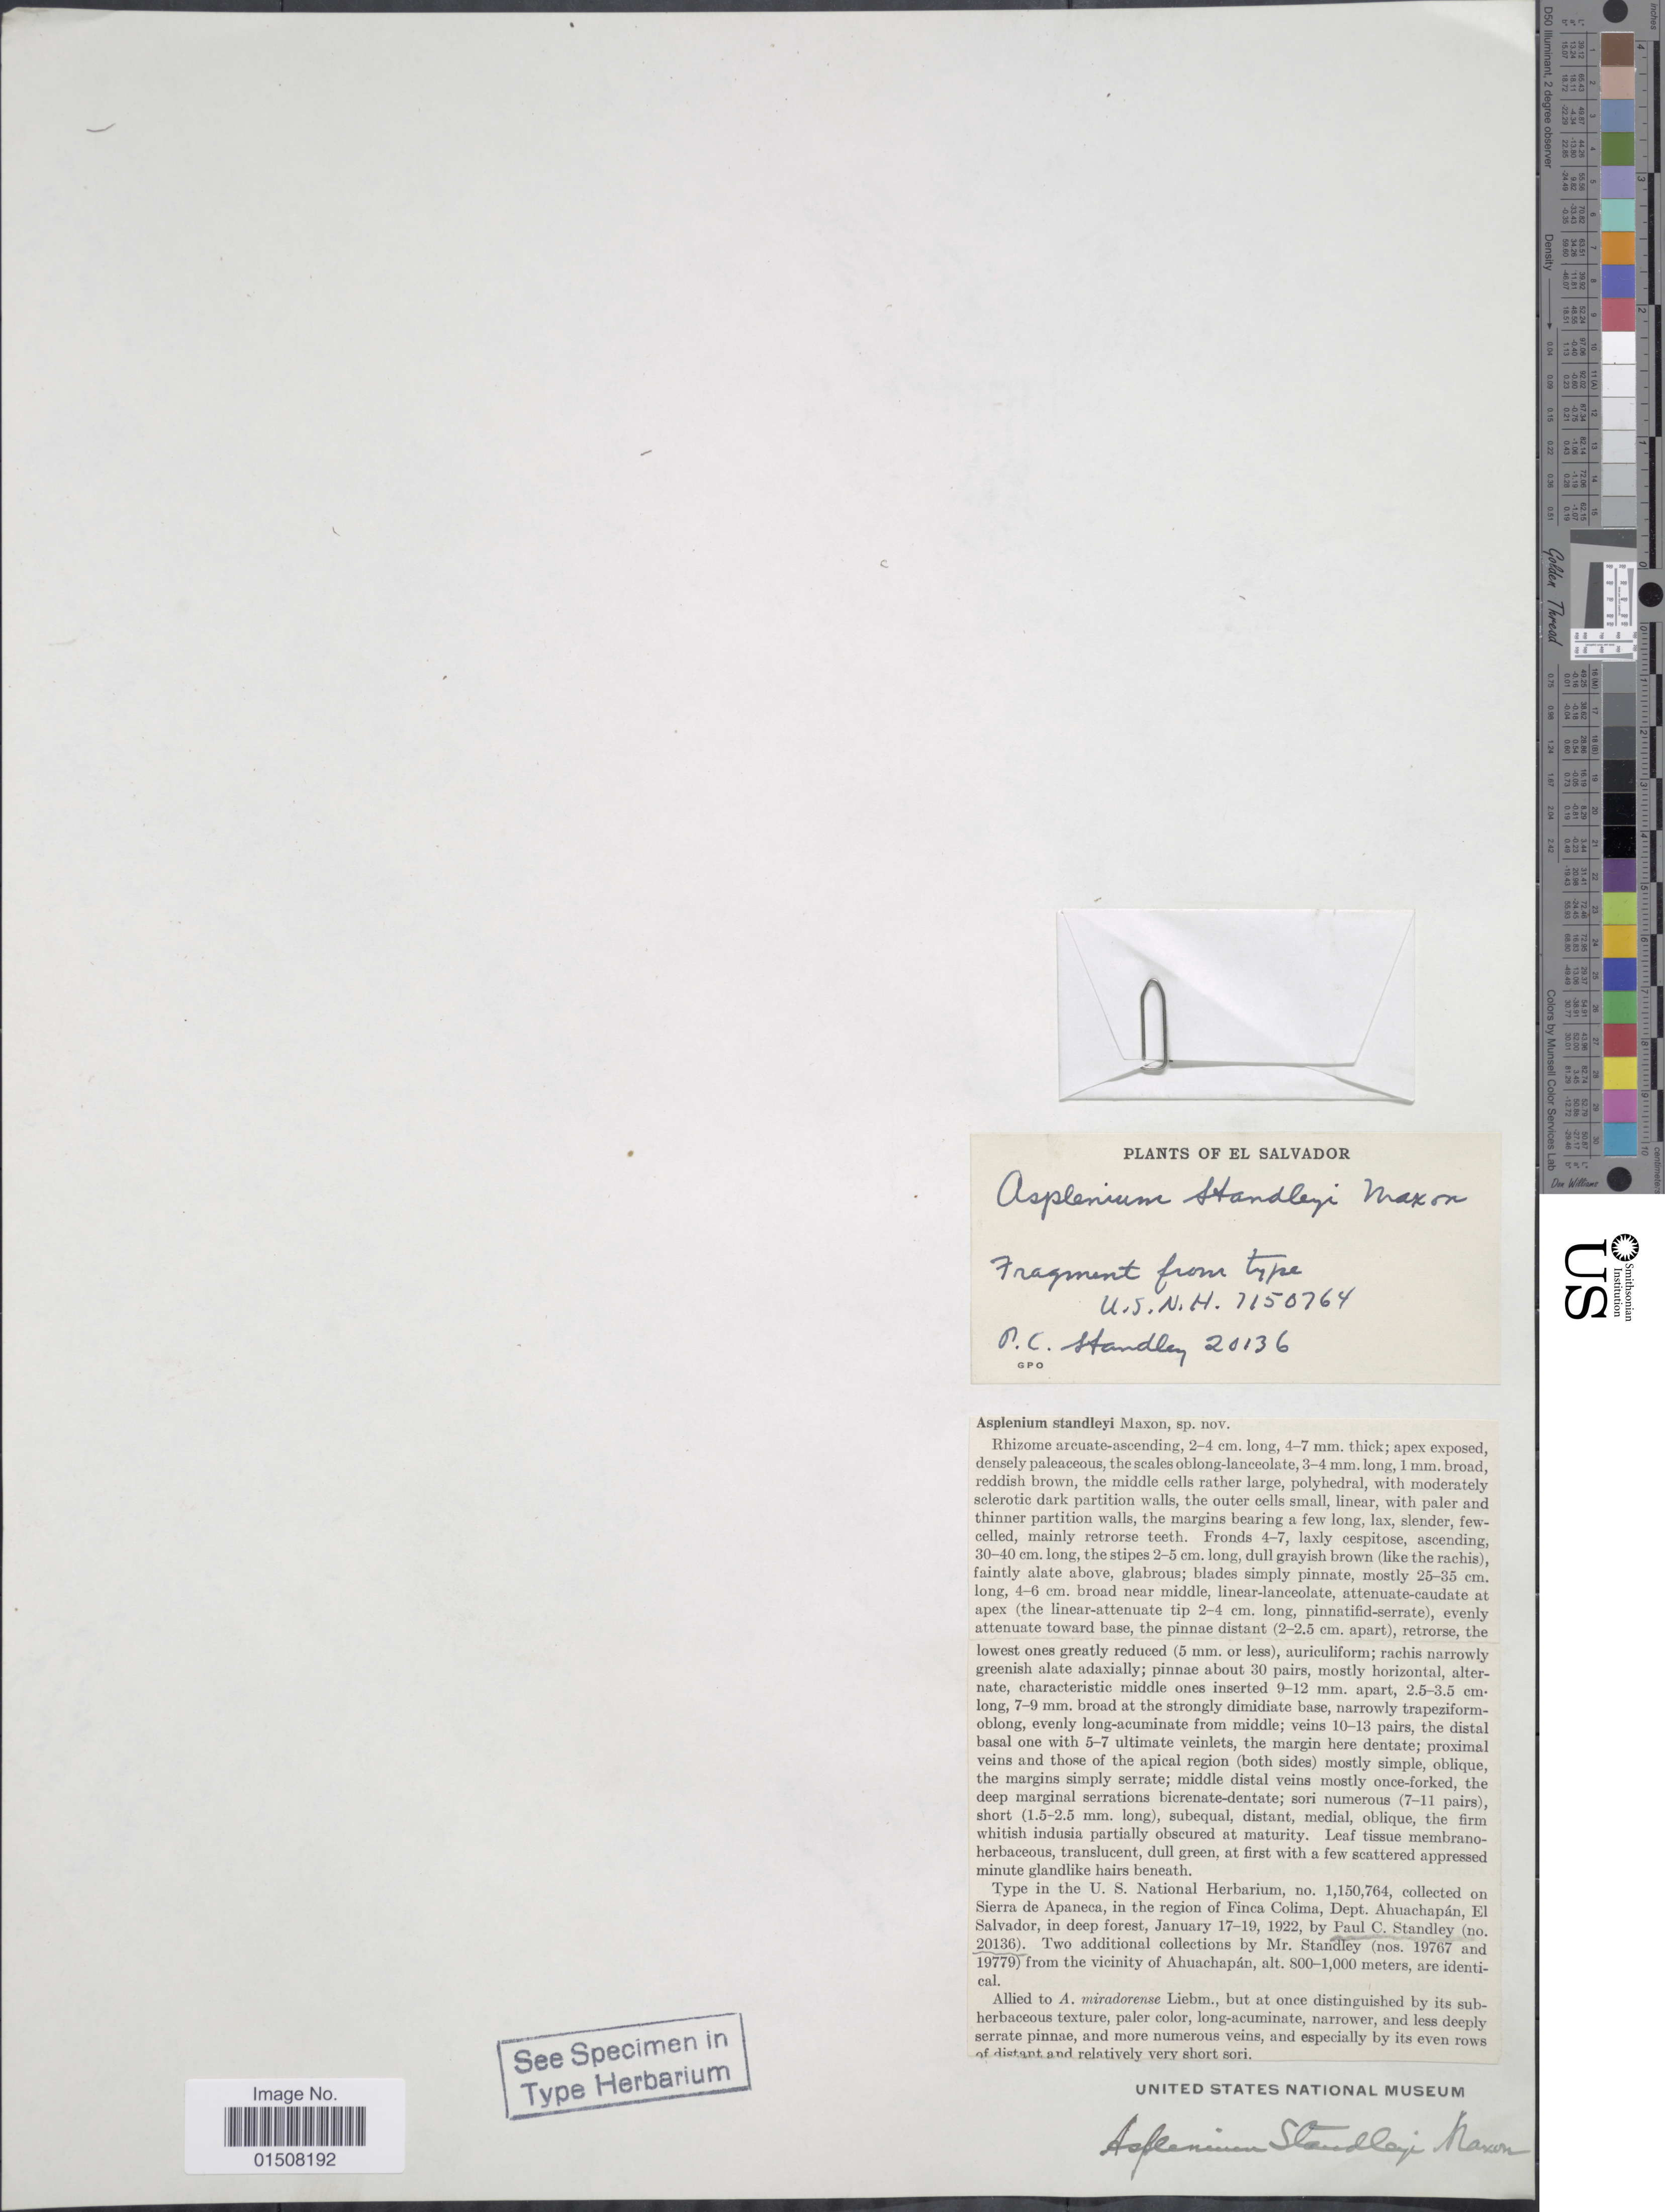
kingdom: Plantae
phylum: Tracheophyta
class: Polypodiopsida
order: Polypodiales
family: Aspleniaceae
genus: Asplenium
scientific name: Asplenium standleyi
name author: Maxon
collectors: P. C. Standley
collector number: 20136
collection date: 1922-01-17/1922-01-19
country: El Salvador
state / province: Ahuachapan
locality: Sierra de Apaneca, in the region of Finca Colima, Dept. Ahuachapan, El Salvador, in deep forest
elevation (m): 800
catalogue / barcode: US 1150764